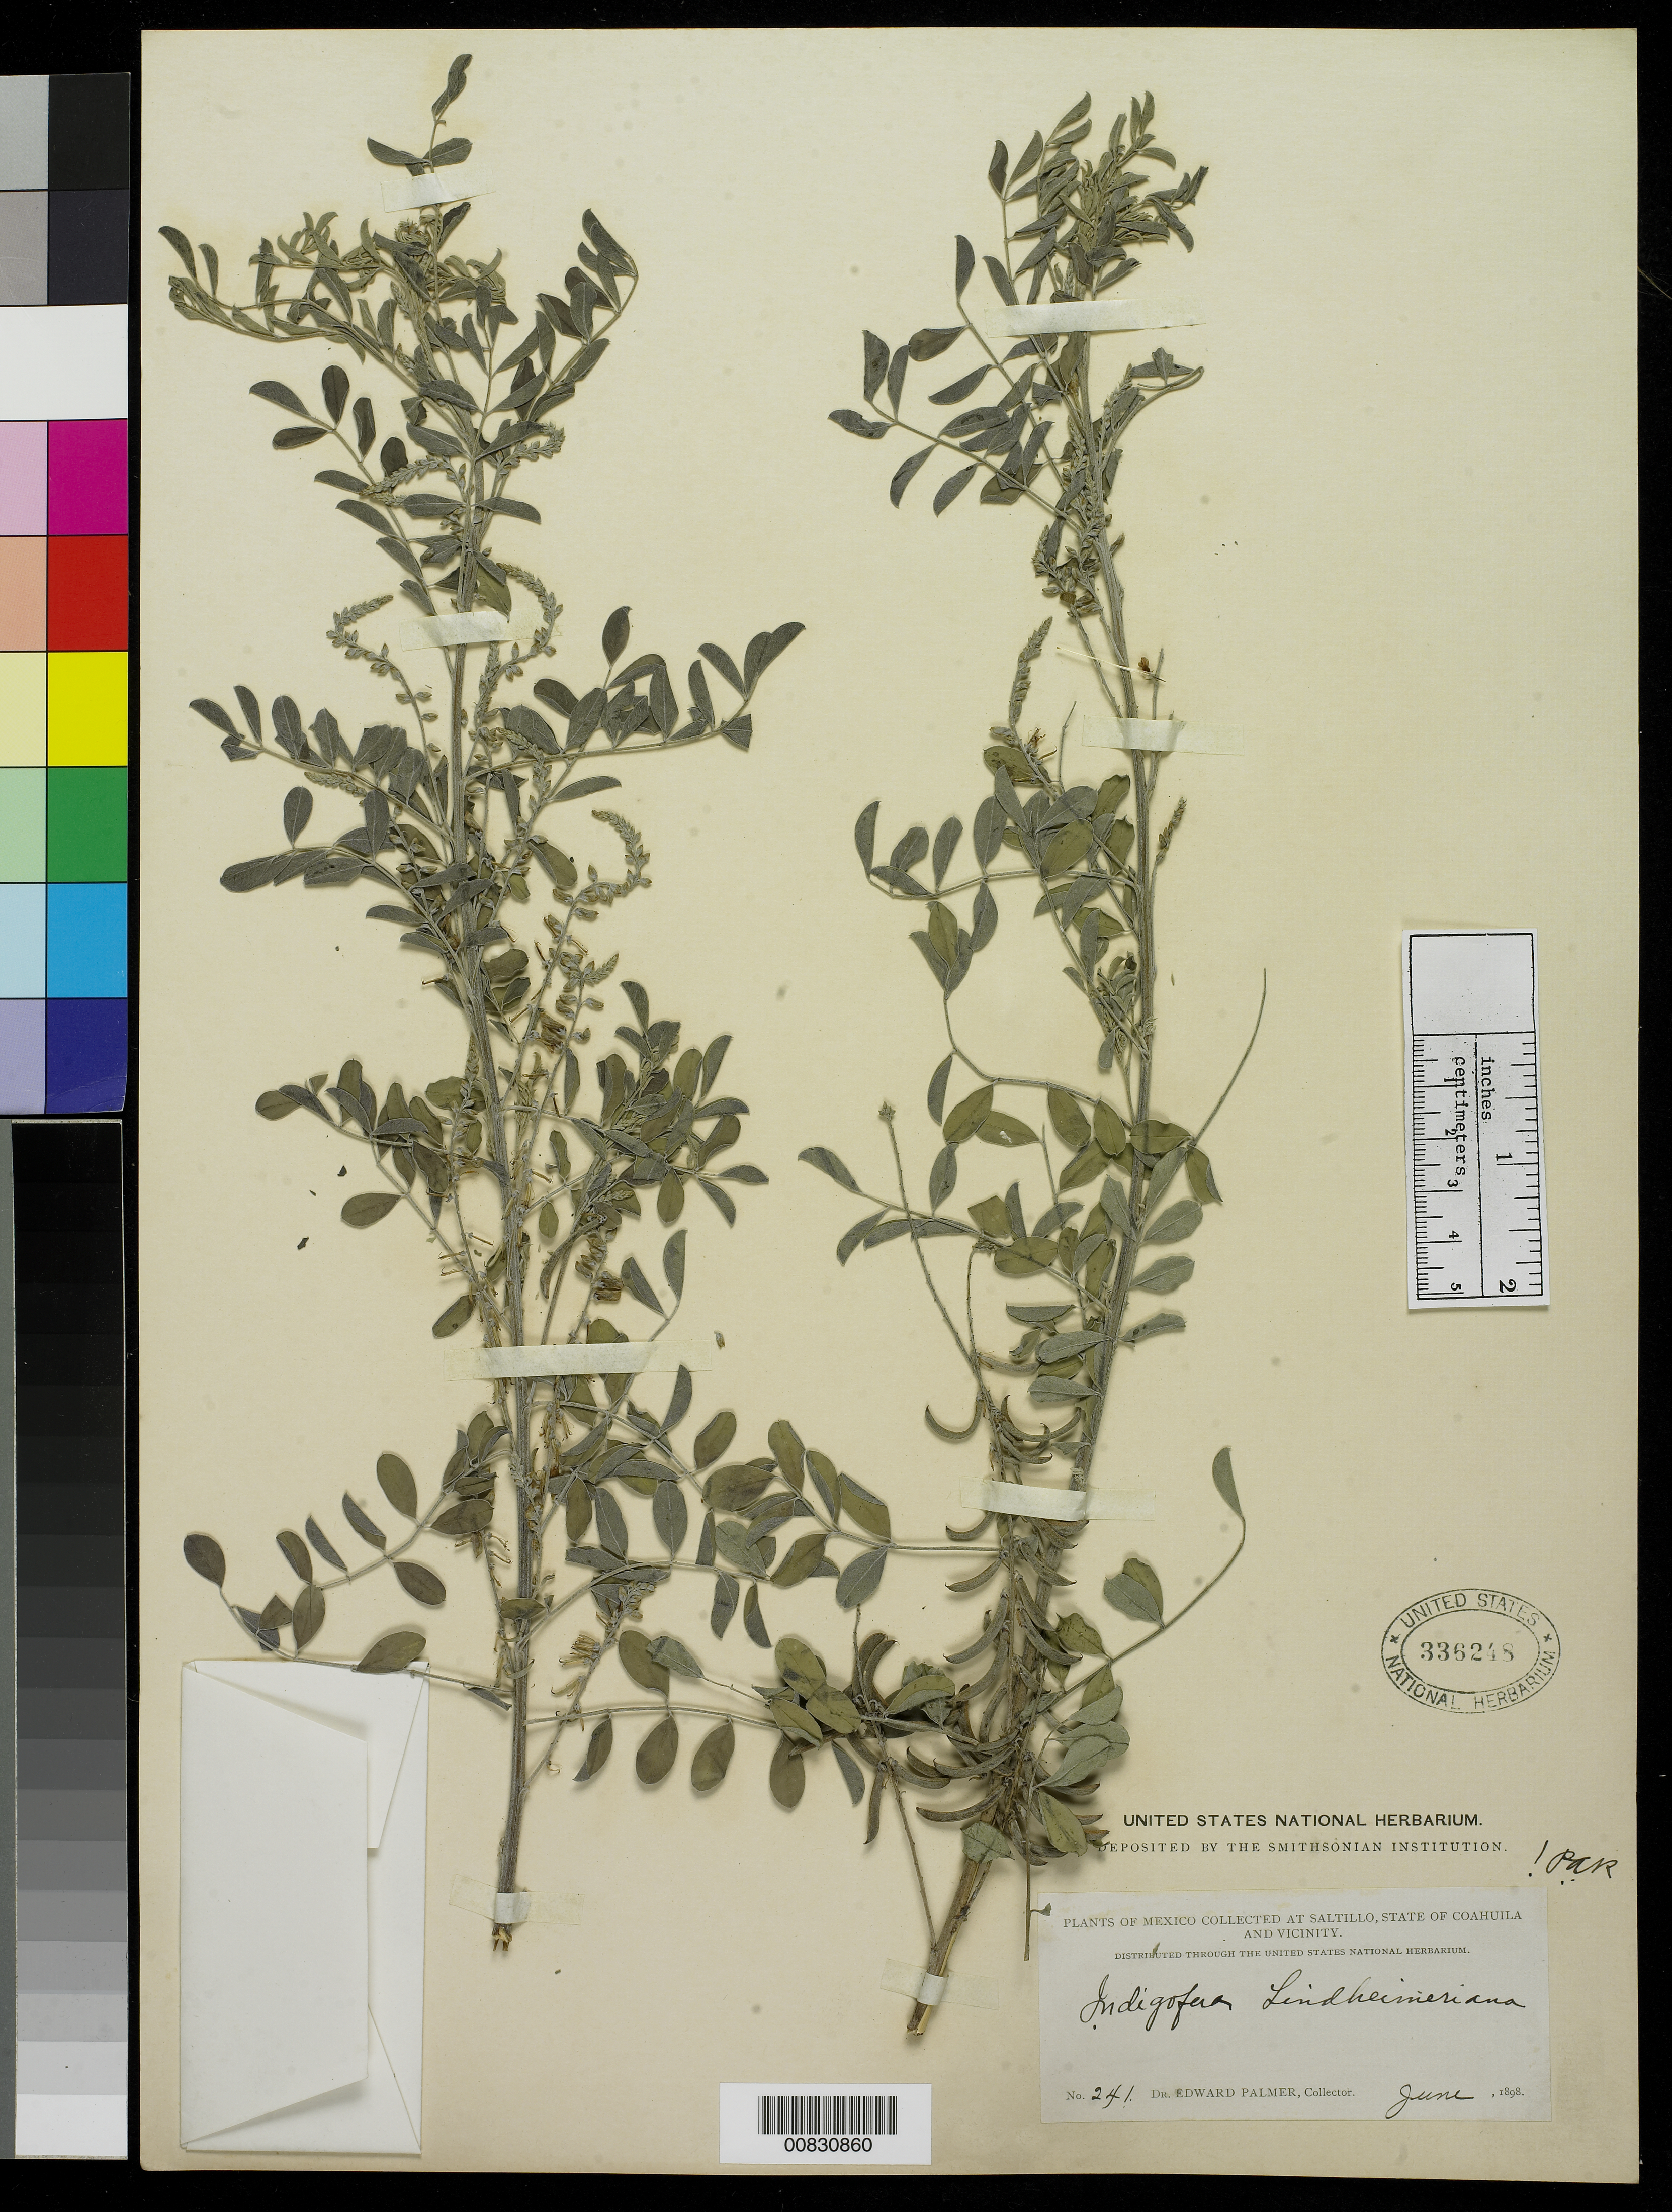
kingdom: Plantae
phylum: Tracheophyta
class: Magnoliopsida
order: Fabales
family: Fabaceae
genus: Indigofera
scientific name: Indigofera lindheimeriana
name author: Scheele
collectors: E. Palmer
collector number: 241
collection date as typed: Jun 1898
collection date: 1898-06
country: Mexico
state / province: Coahuila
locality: Saltillo, Coahuila and vicinity.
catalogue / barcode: US 336248